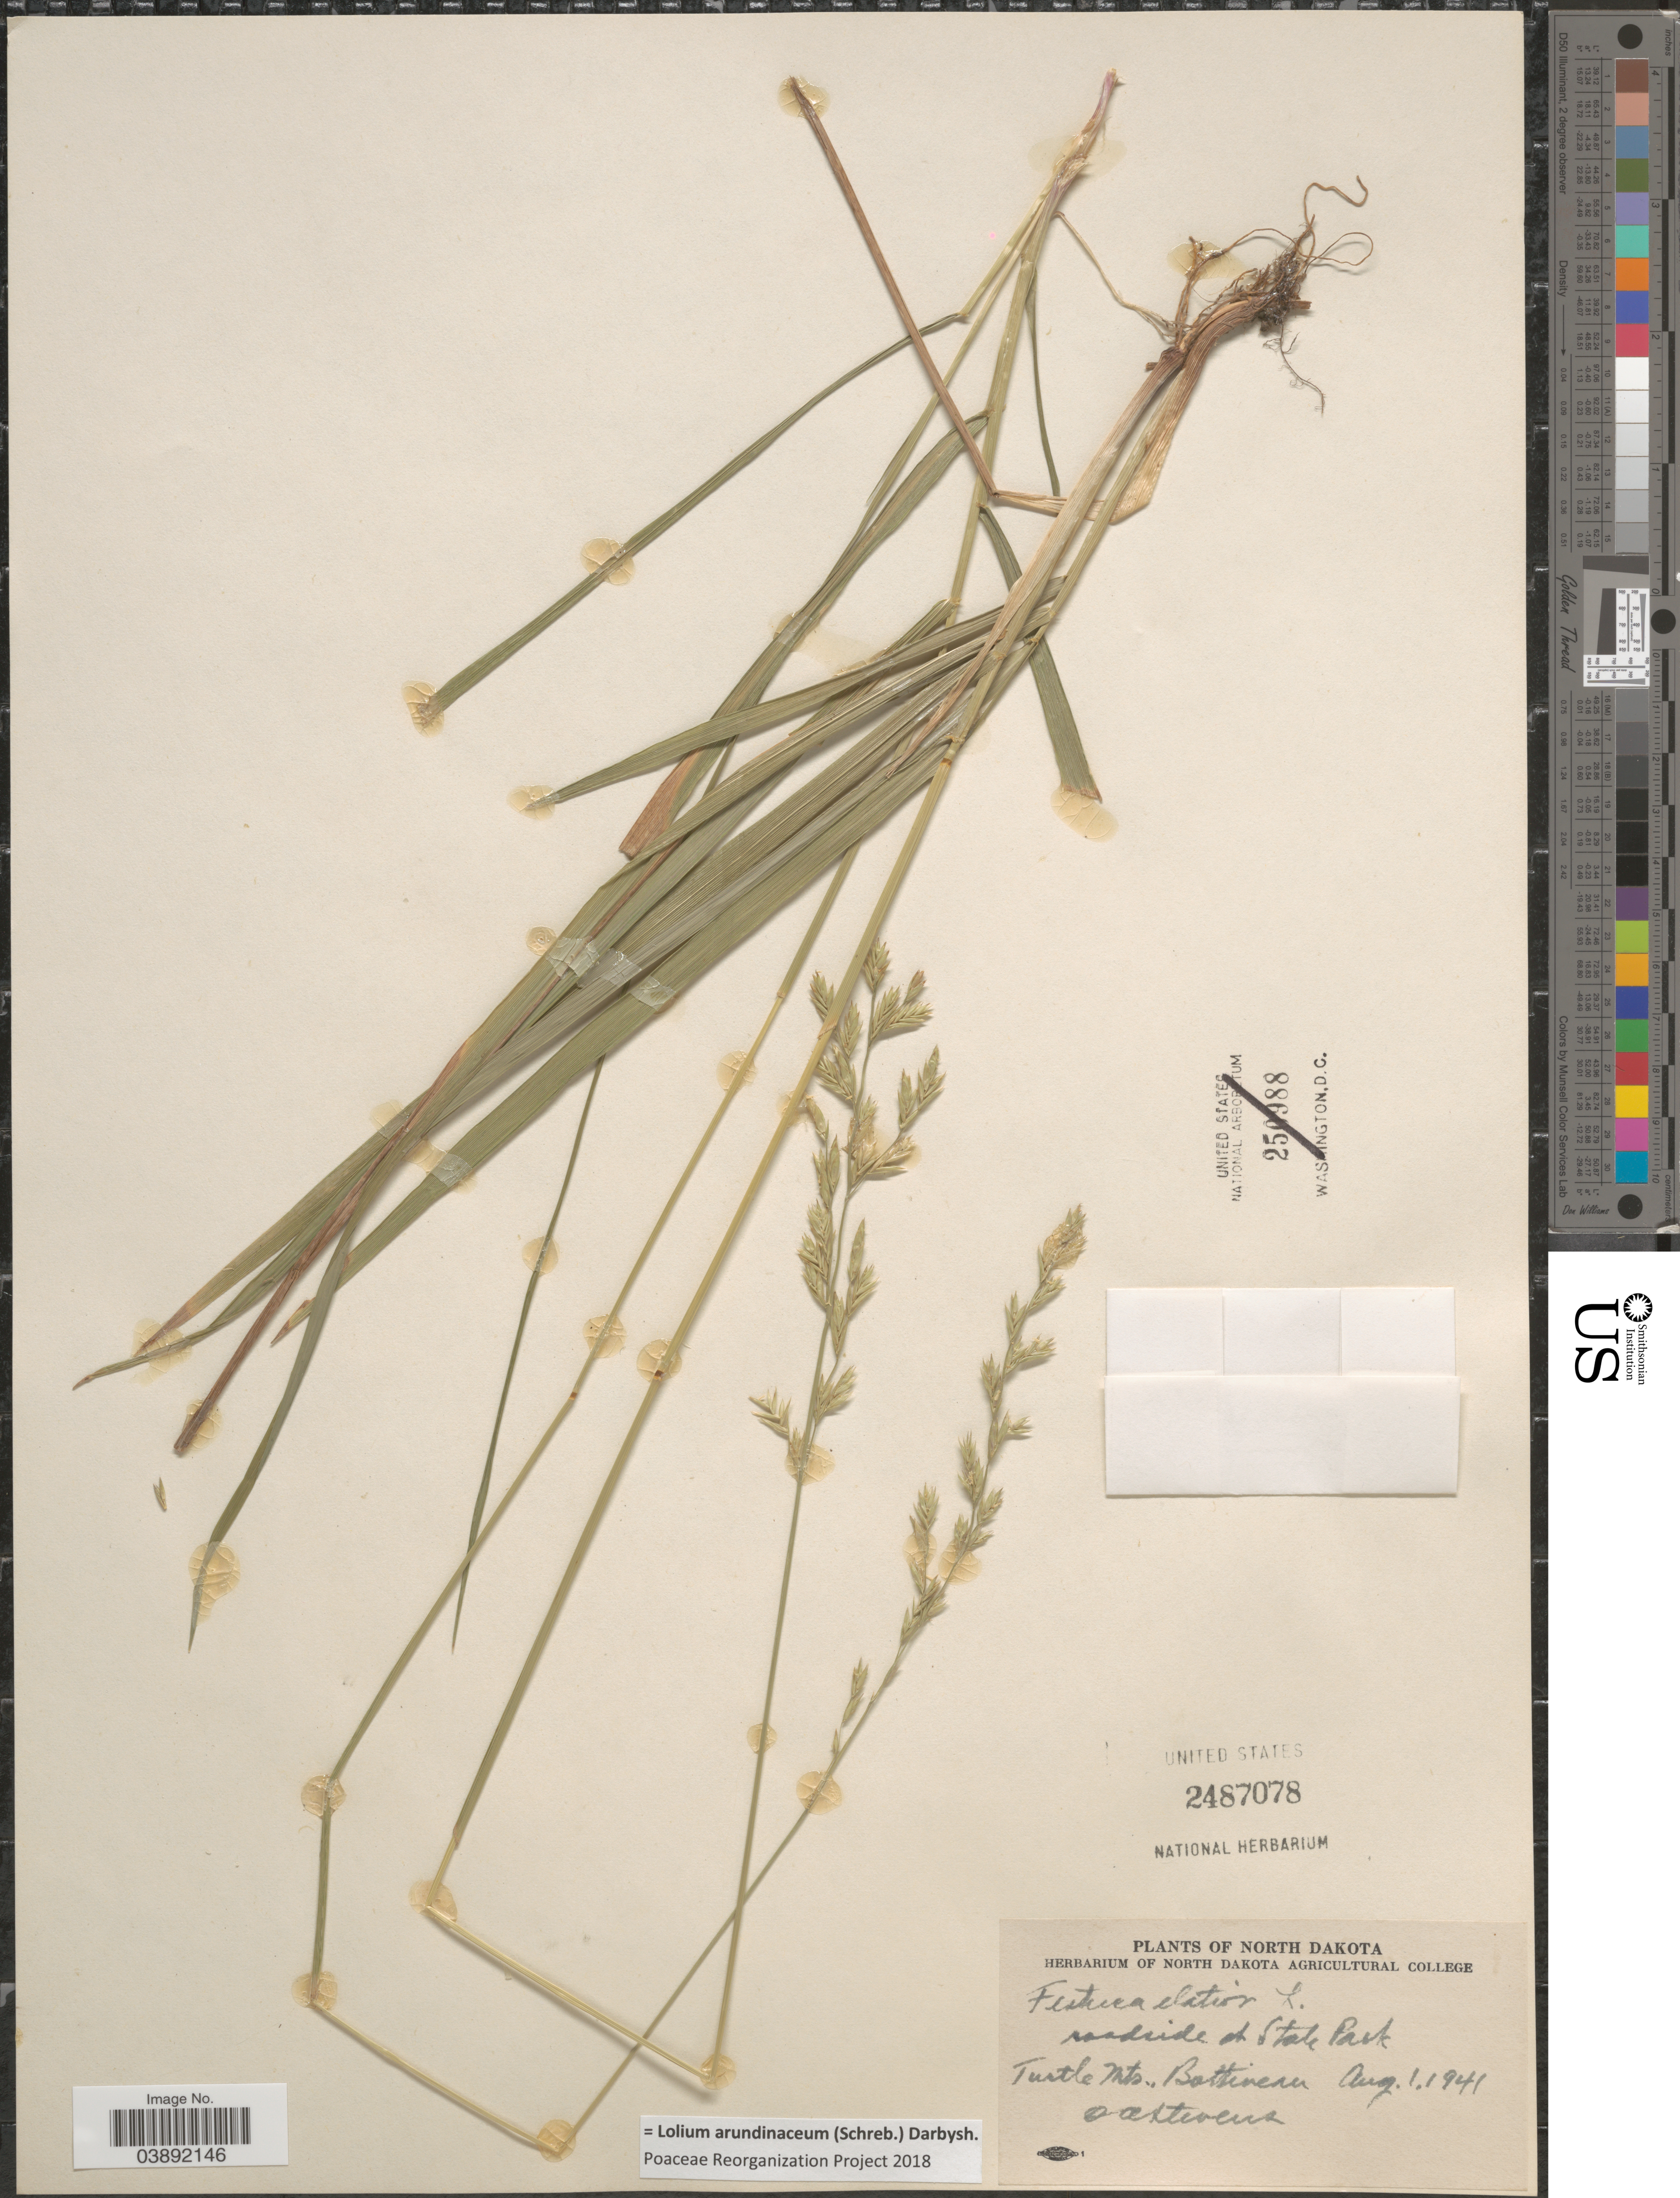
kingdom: Plantae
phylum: Tracheophyta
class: Liliopsida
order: Poales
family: Poaceae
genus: Lolium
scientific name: Lolium arundinaceum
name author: (Schreb.) Darbysh.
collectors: O. A. Stevens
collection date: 1941-08-01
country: United States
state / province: North Dakota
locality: Roadside at State Park. Turtle Mts., Bottineau.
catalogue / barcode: US 2487078